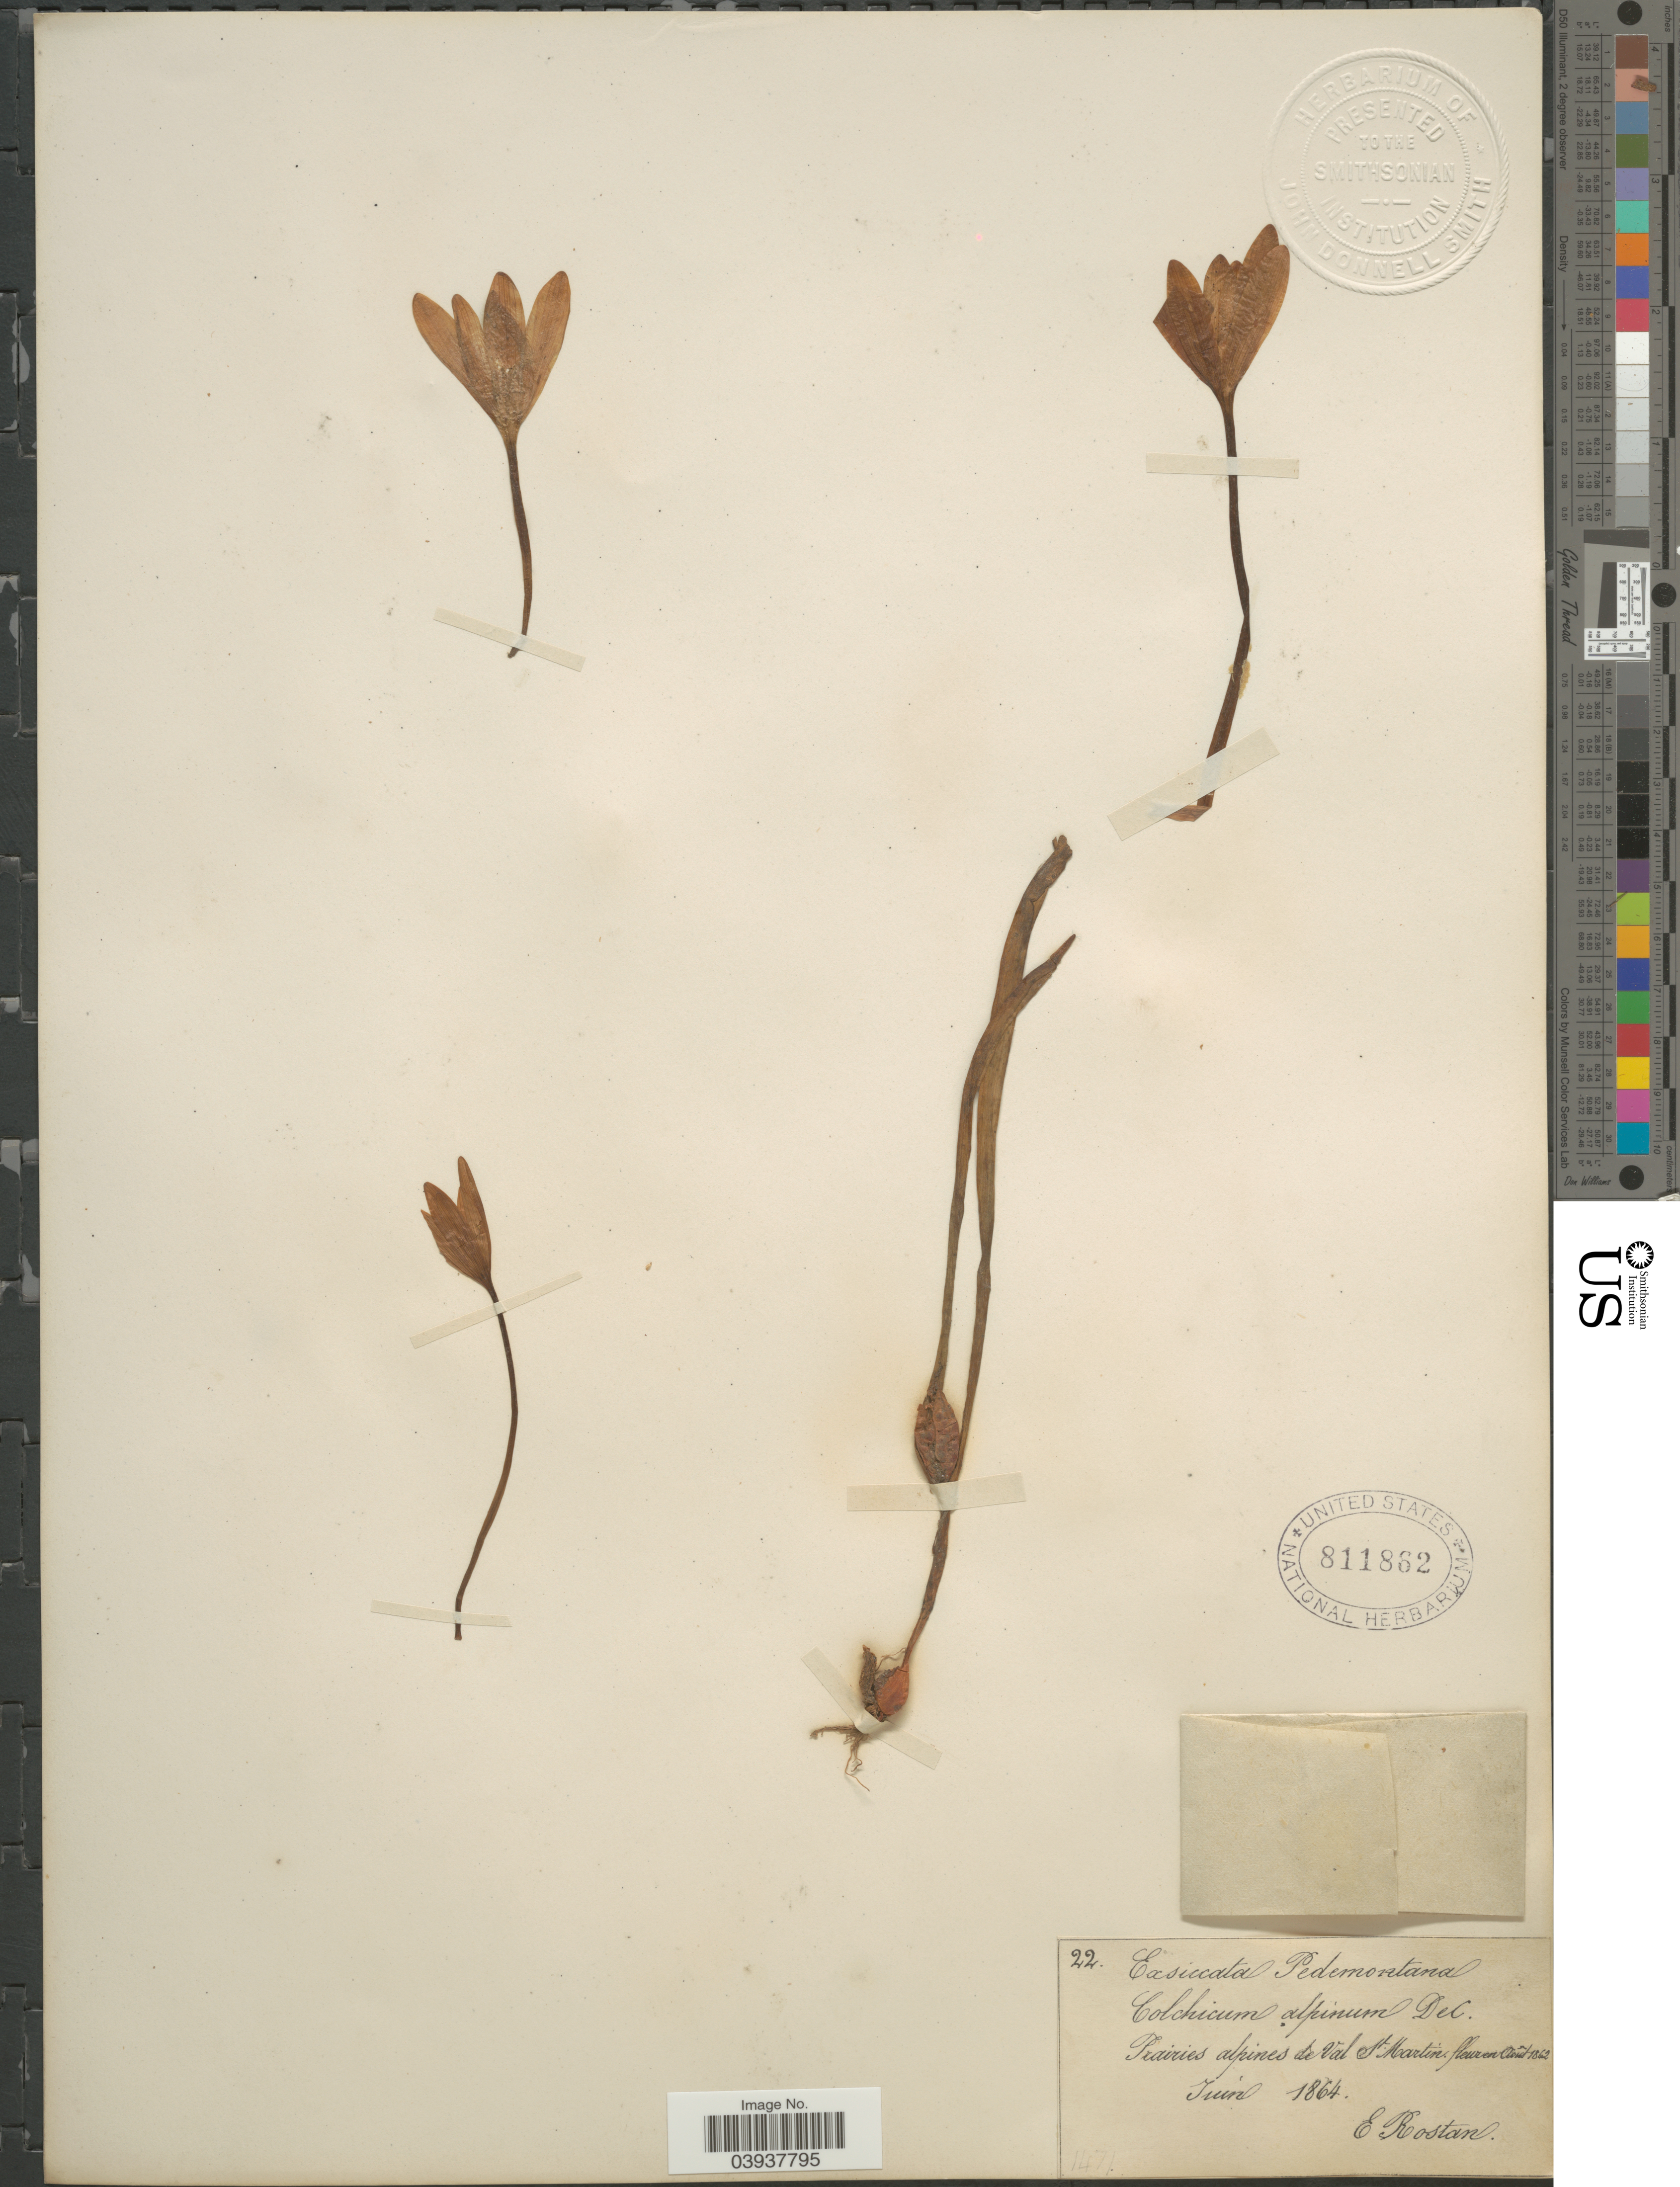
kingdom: Plantae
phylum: Tracheophyta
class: Liliopsida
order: Liliales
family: Colchicaceae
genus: Colchicum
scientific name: Colchicum alpinum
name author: DC.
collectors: E. Rostan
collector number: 22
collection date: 1864-06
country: Italy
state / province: Piedmont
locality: Prairies alpines de Val St. Martin.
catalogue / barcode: US 811862